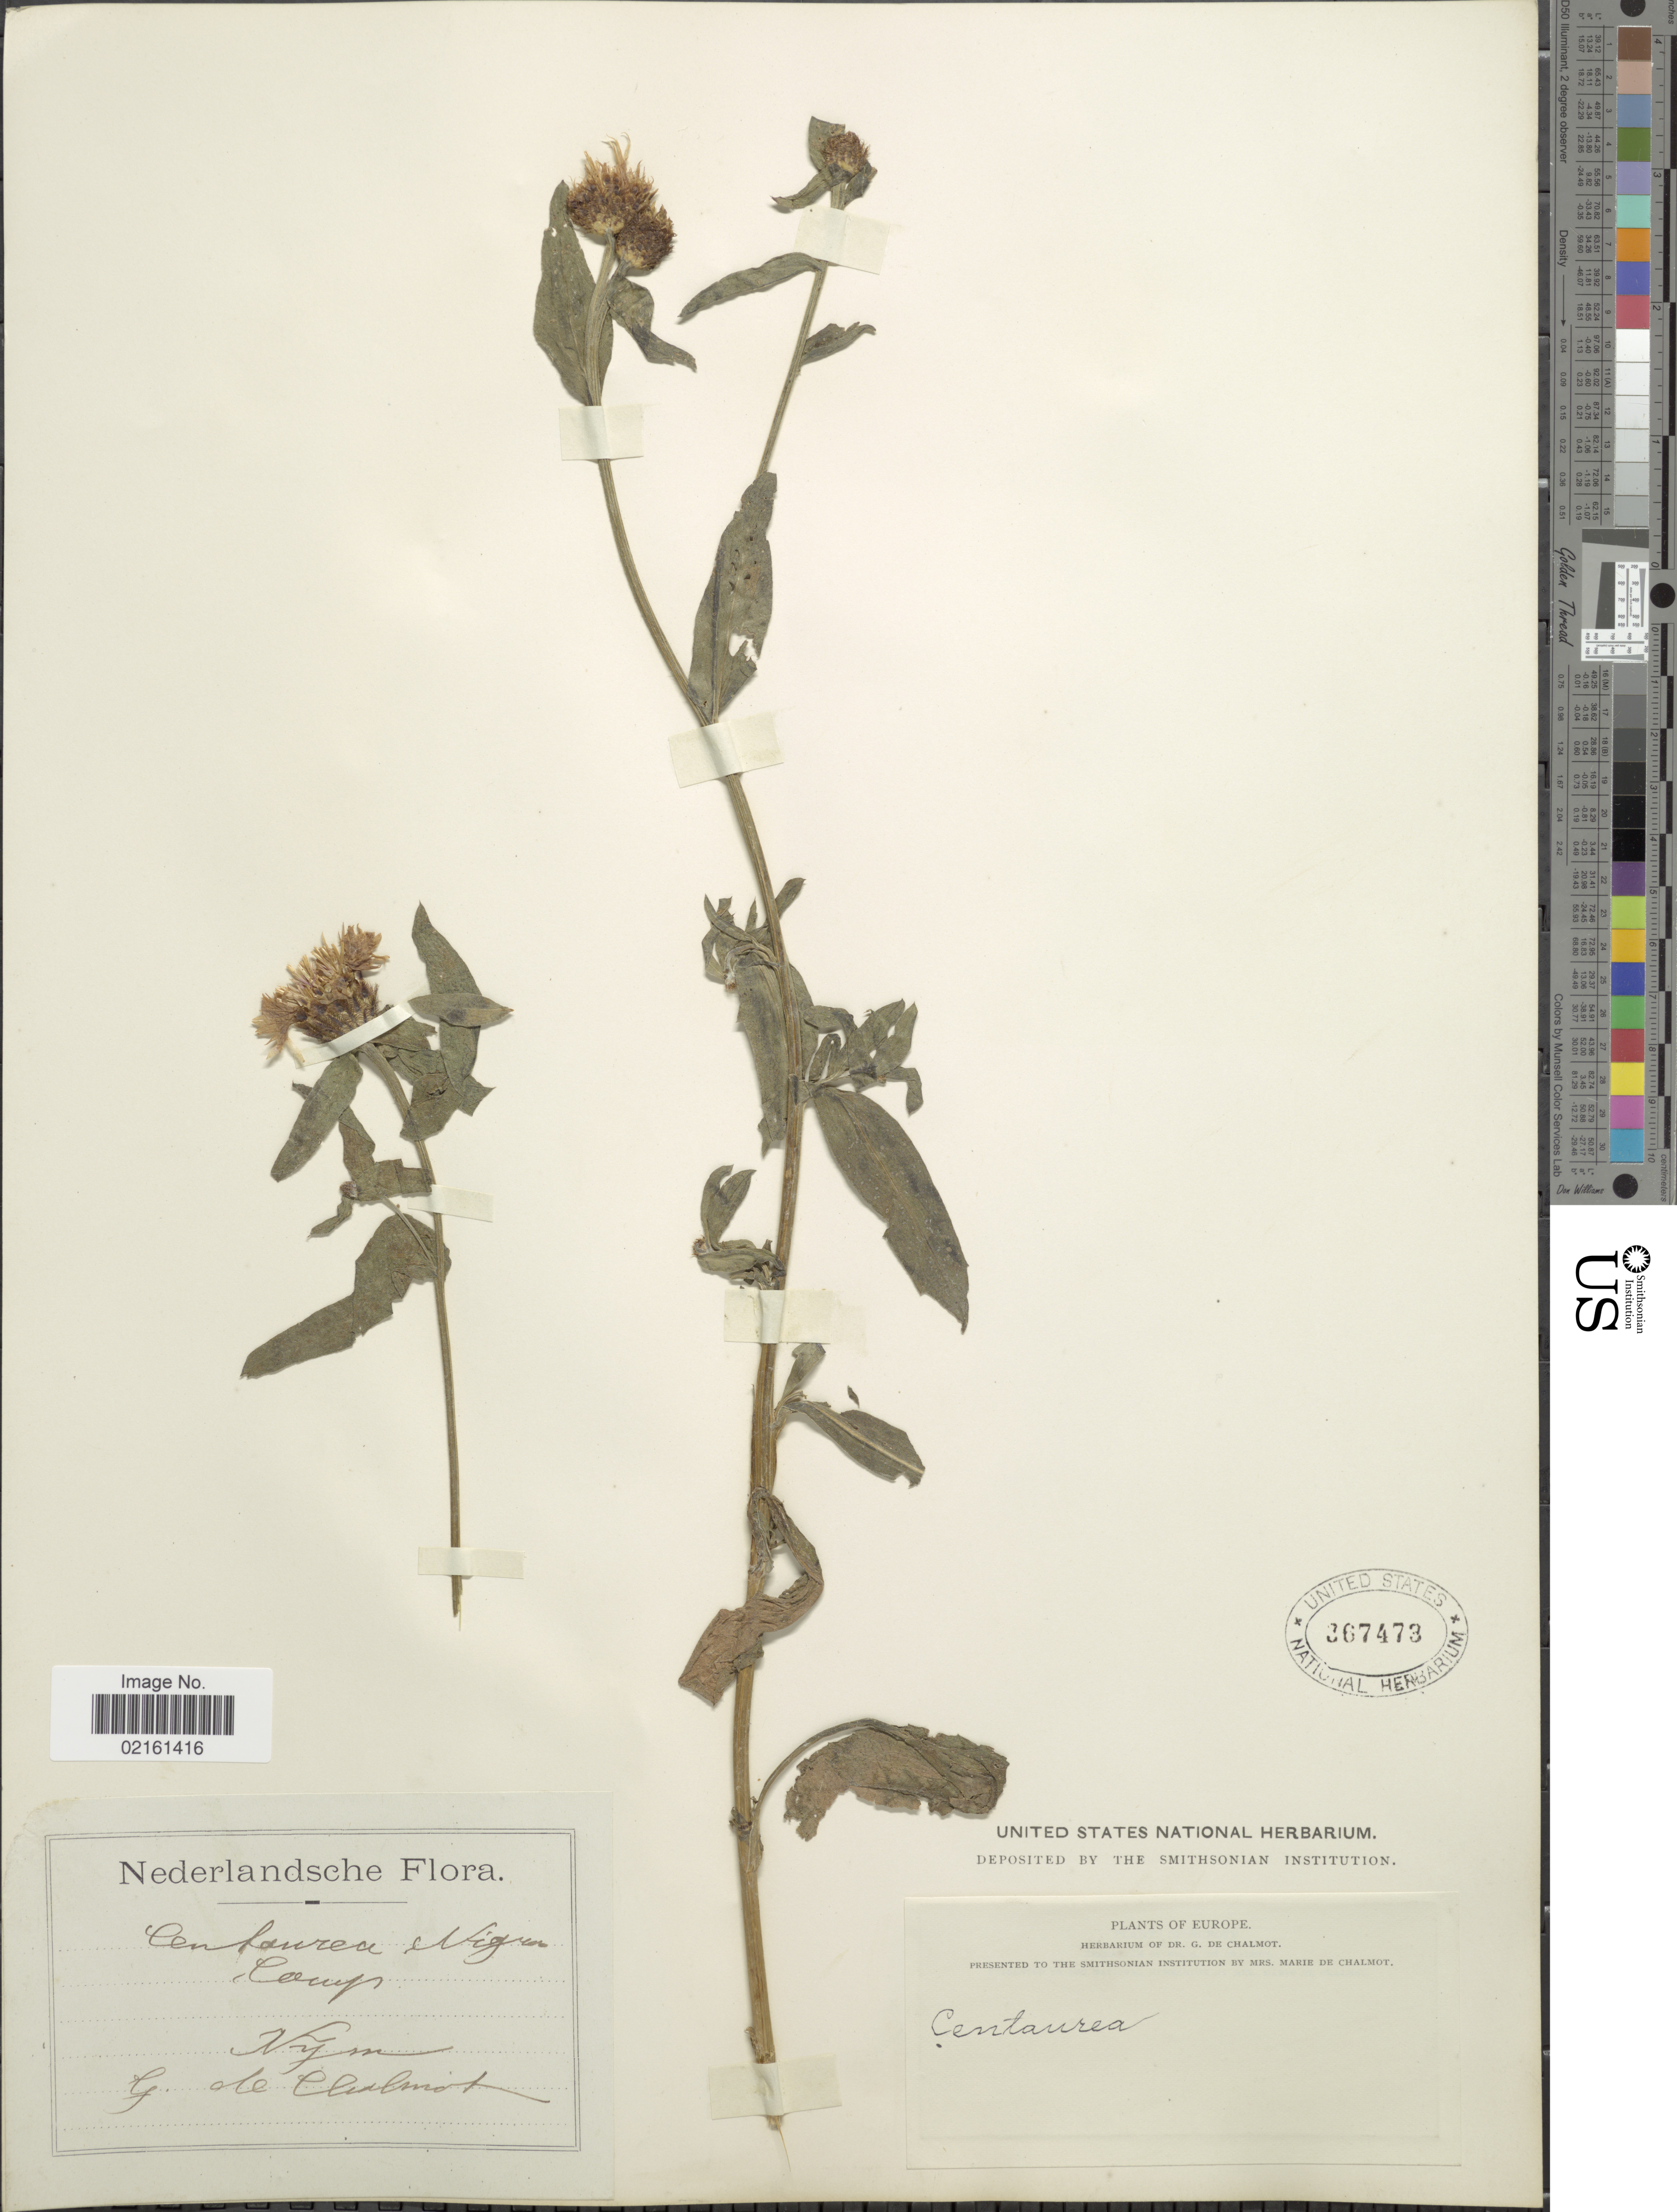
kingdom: Plantae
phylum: Tracheophyta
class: Magnoliopsida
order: Asterales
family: Asteraceae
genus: Centaurea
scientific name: Centaurea nigra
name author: L.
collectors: G. de Chalmot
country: Netherlands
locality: Europe, Nijm.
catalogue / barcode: US 367473